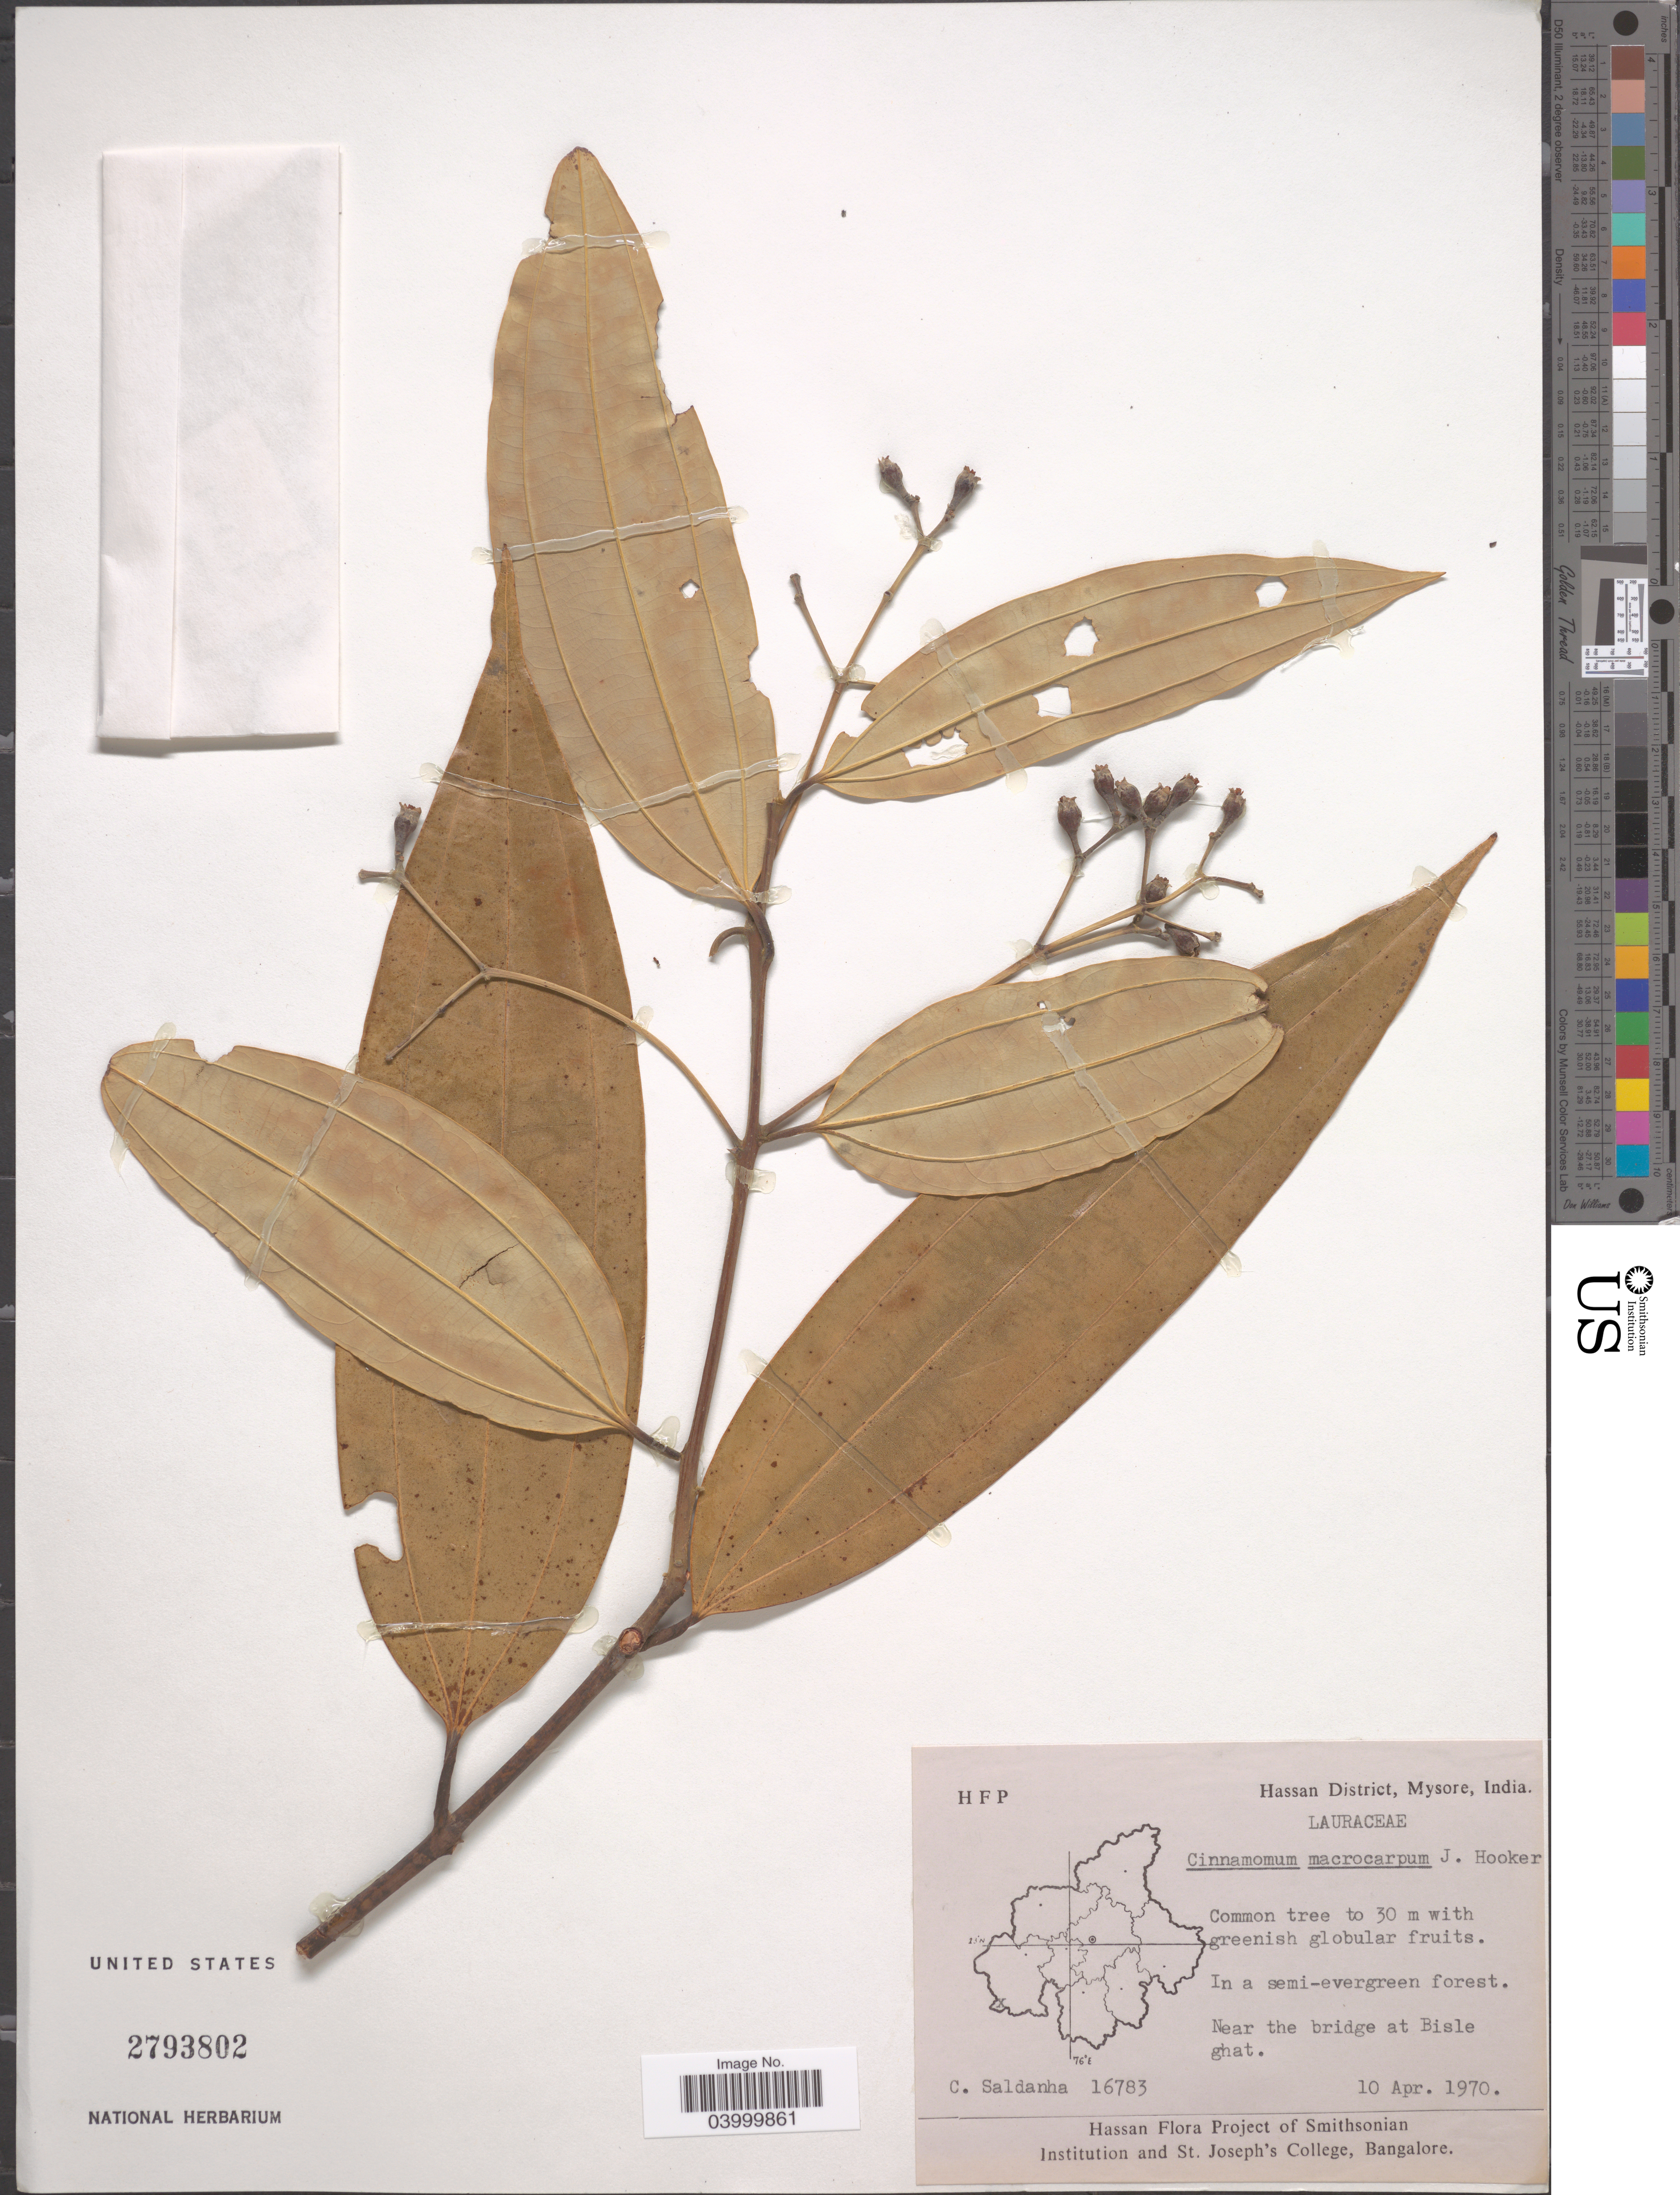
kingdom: Plantae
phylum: Tracheophyta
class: Magnoliopsida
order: Laurales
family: Lauraceae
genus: Cinnamomum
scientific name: Cinnamomum macrocarpum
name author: Hook. f.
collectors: C. Saldanha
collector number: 16783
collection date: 1970-04-10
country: India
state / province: Karnataka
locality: Hassan District, Mysore. Near the bridge at Bisle ghat.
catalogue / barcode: US 2793802